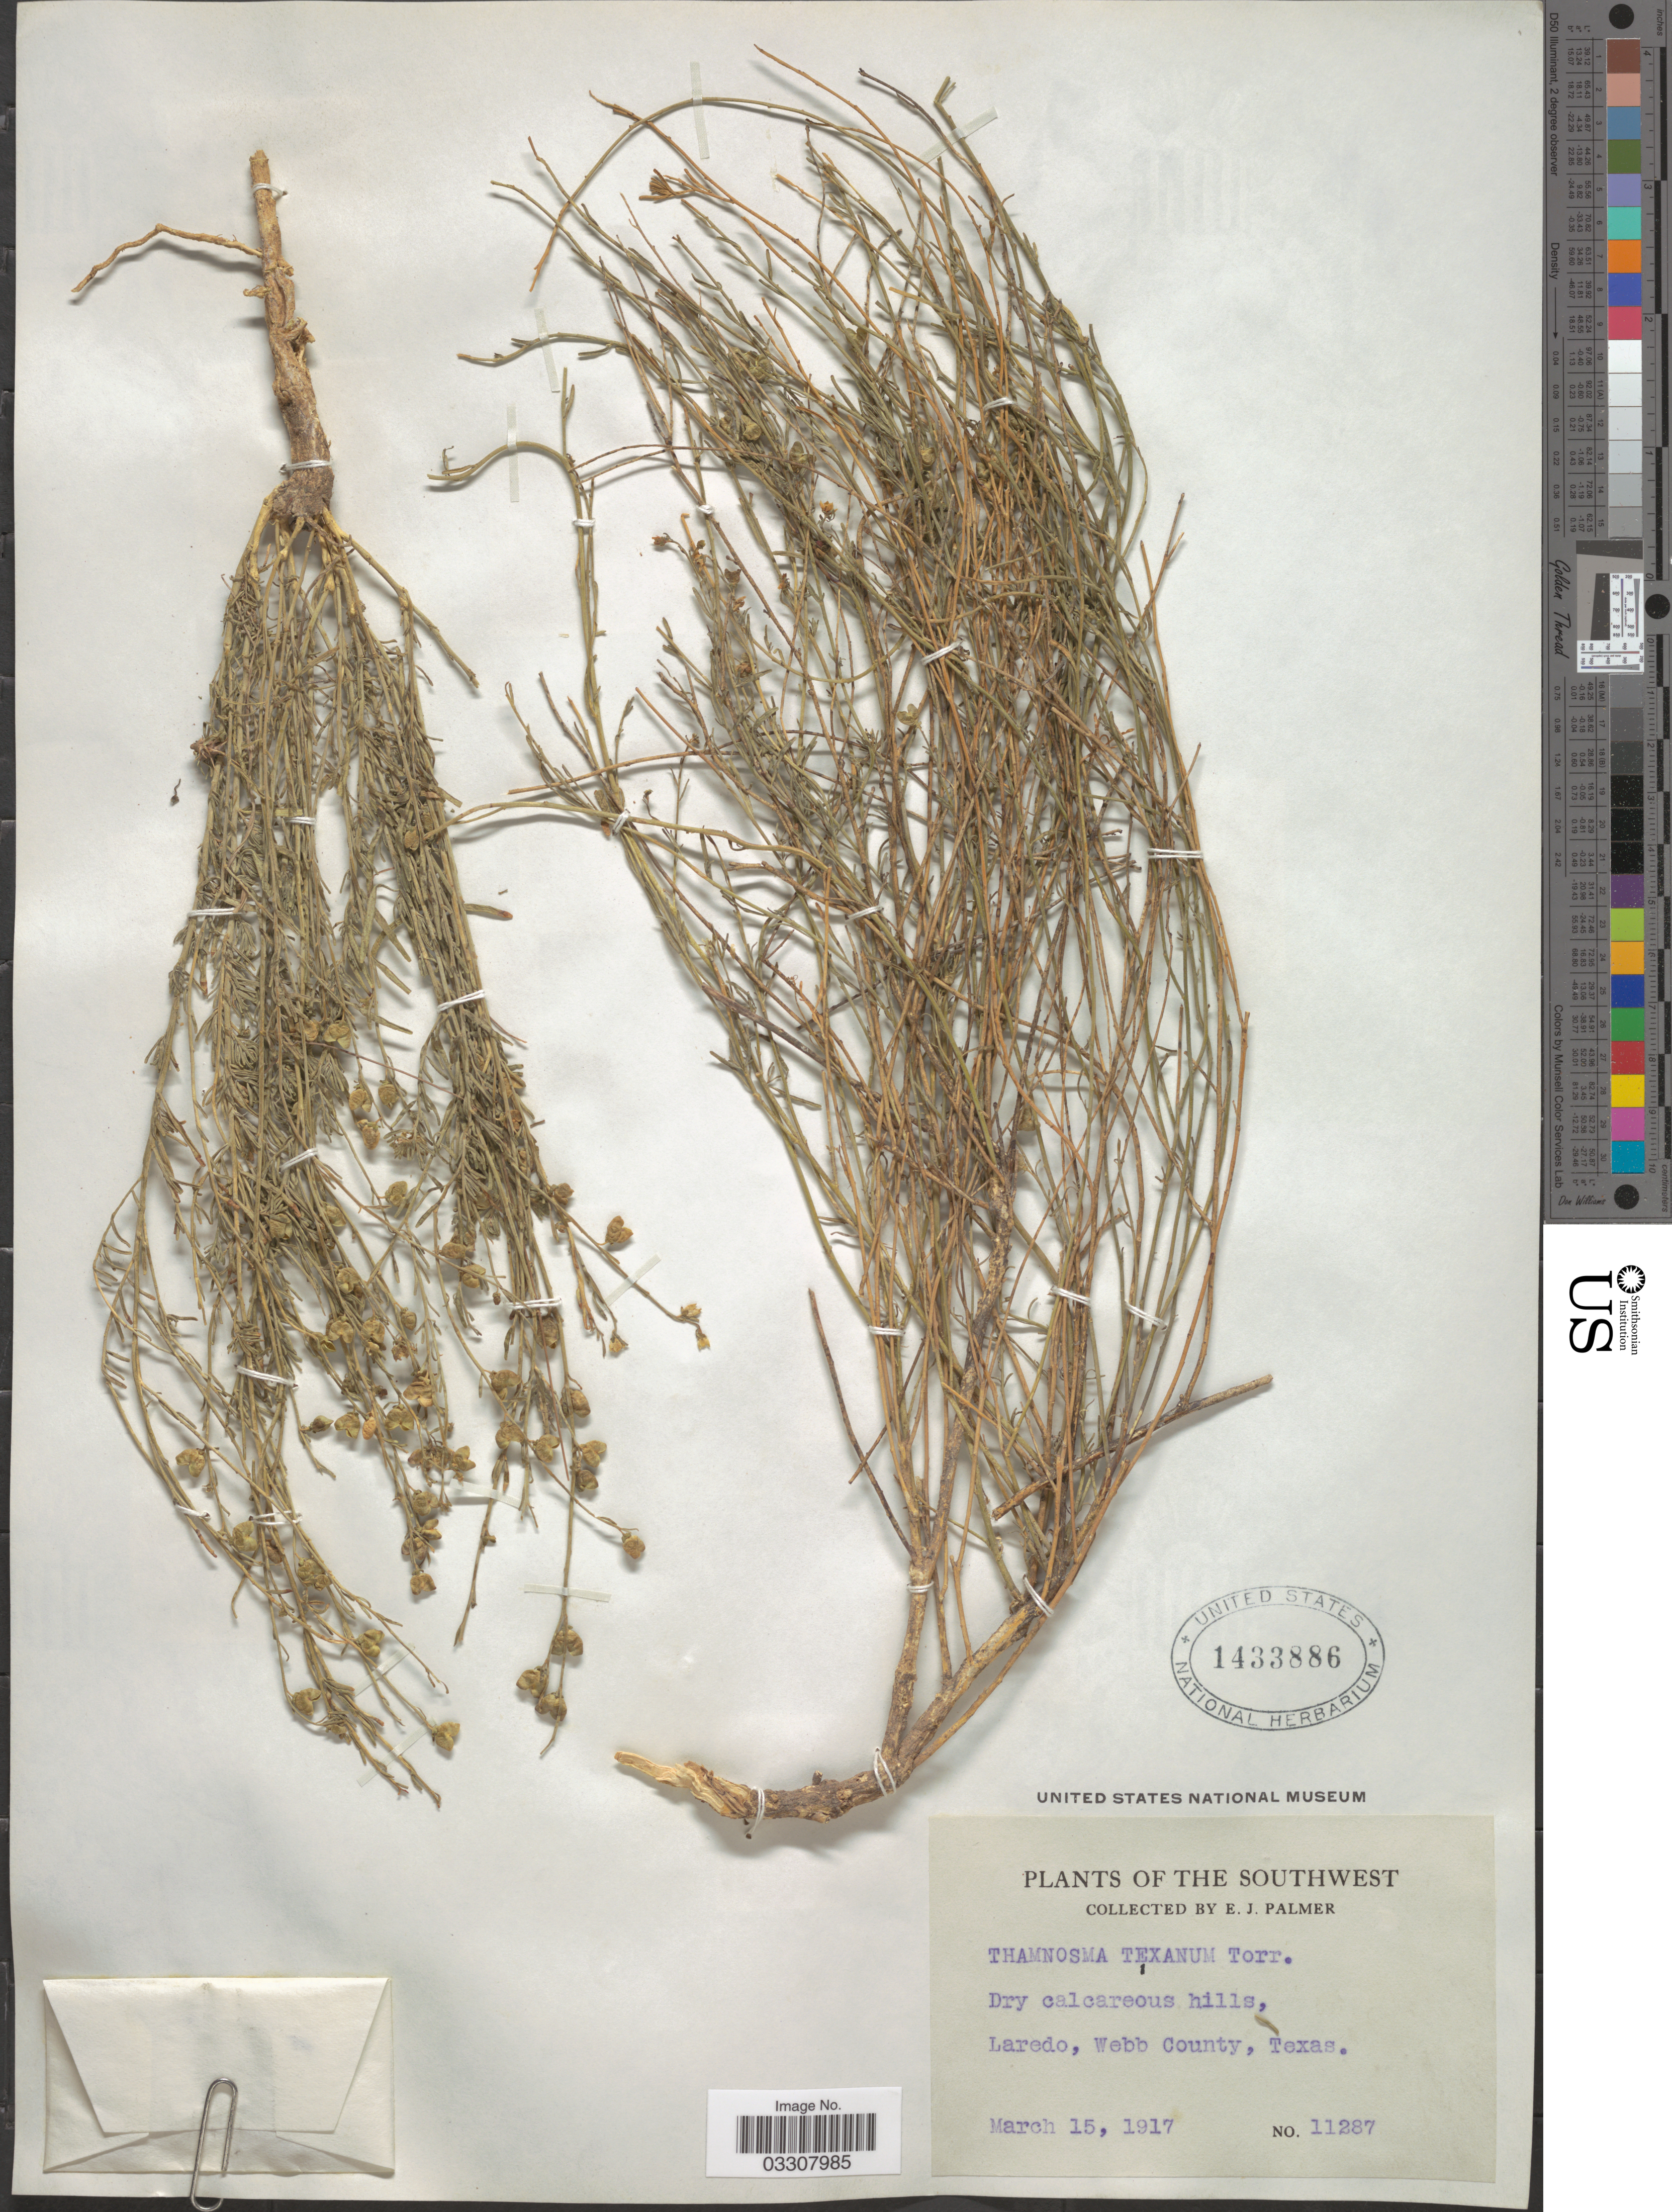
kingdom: Plantae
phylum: Tracheophyta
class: Magnoliopsida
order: Sapindales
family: Rutaceae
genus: Thamnosma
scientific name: Thamnosma texana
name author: (A. Gray) Torr.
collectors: E. J. Palmer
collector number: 11287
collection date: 1917-03-15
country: United States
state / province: Texas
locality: The Southwest. Laredo, Webb County.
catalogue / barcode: US 1433886